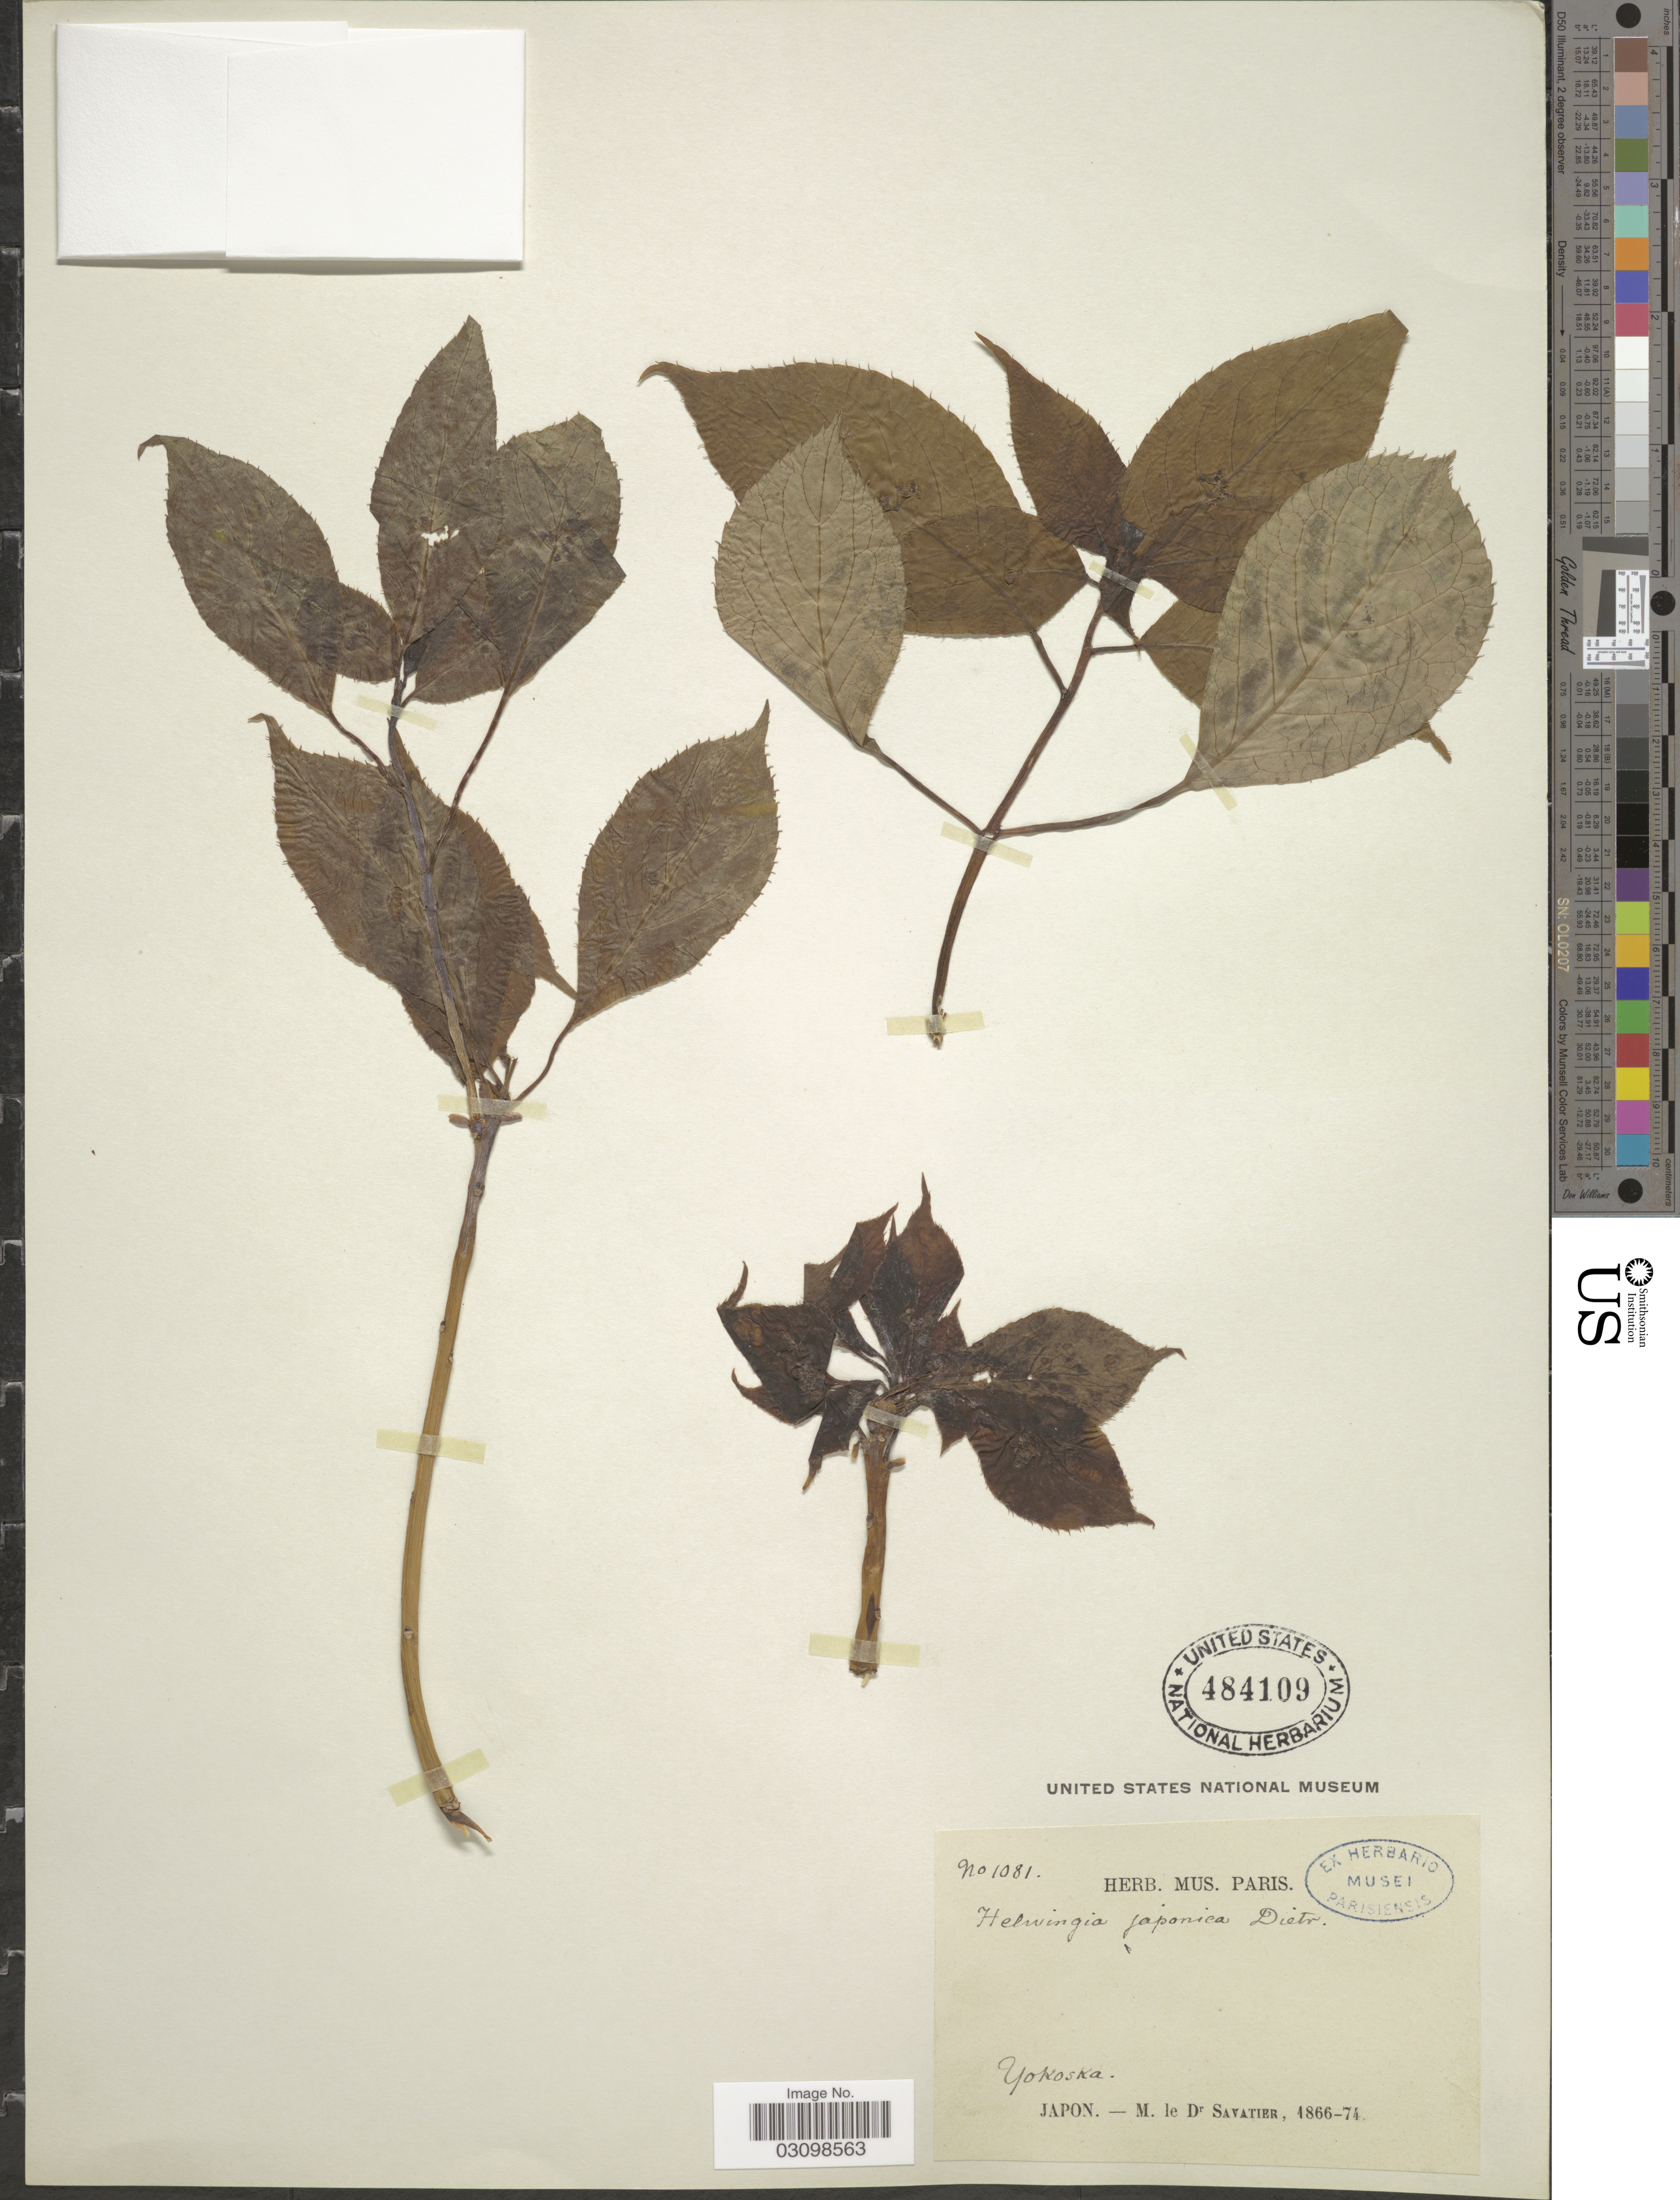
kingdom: Plantae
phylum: Tracheophyta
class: Magnoliopsida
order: Aquifoliales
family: Helwingiaceae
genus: Helwingia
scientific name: Helwingia japonica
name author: (Thunb.) Dietr.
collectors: Savatier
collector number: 1081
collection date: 1866/1874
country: Japan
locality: Yokoska.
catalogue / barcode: US 484109